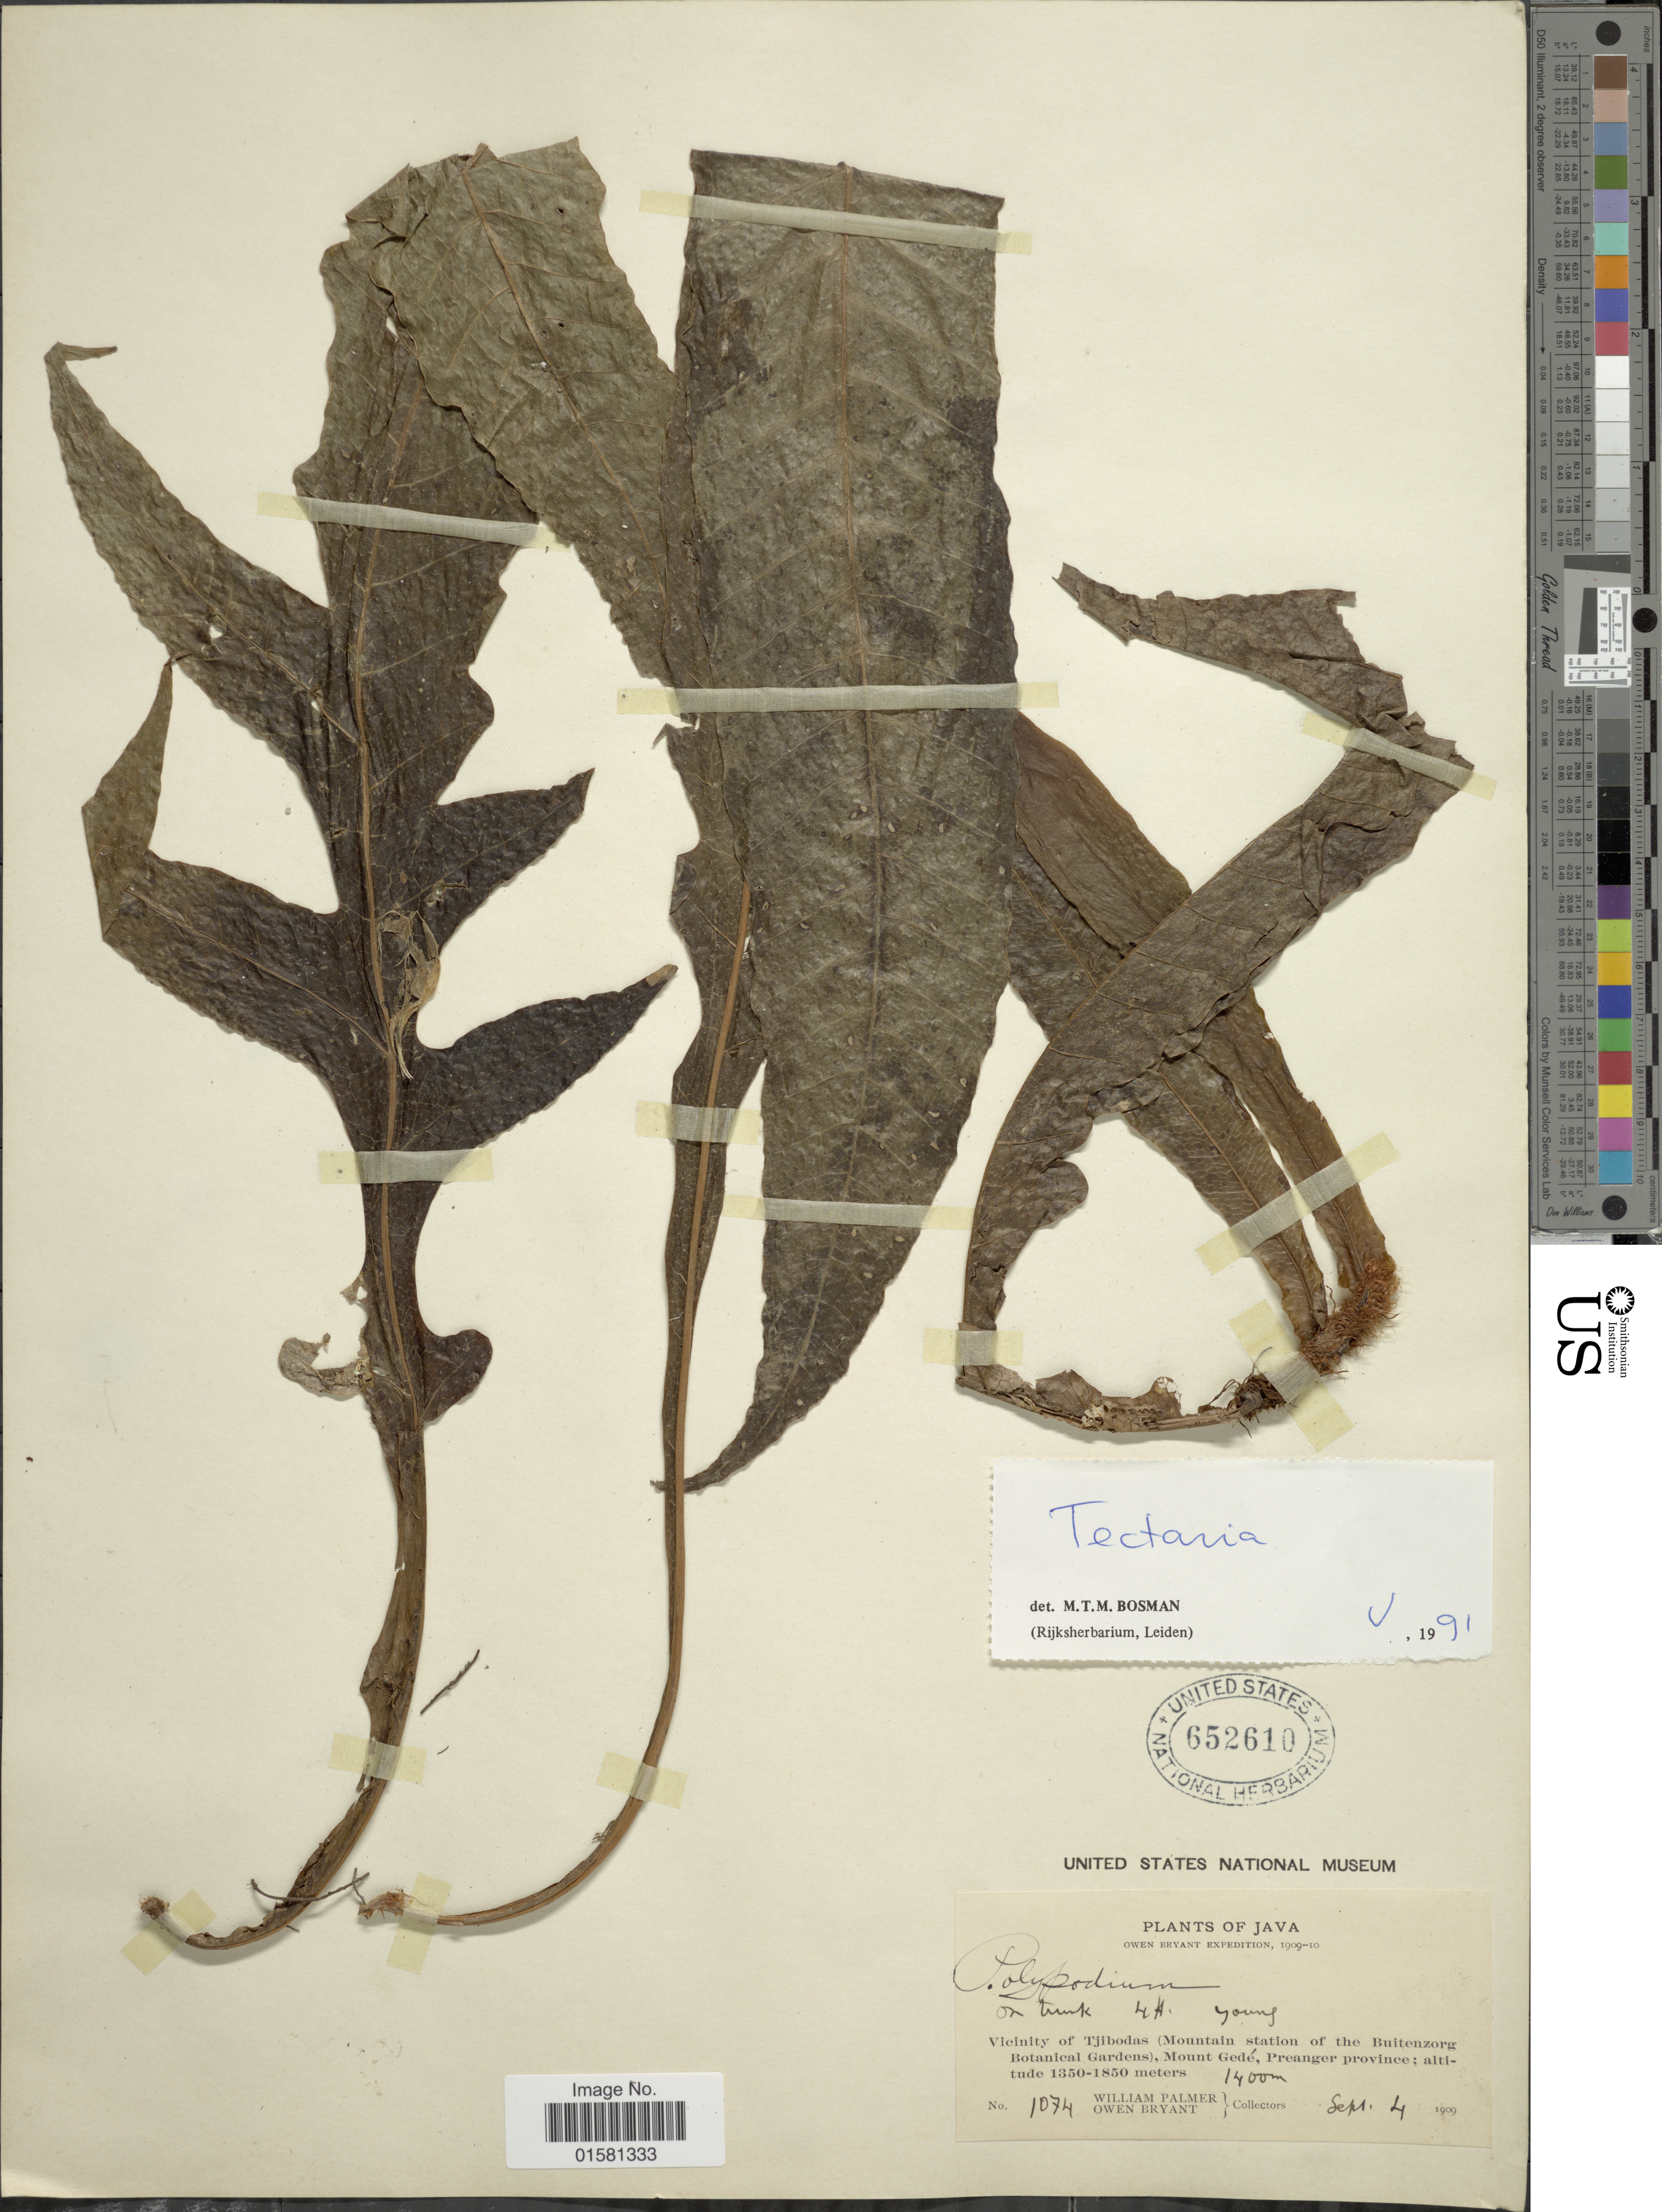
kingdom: Plantae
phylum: Tracheophyta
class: Polypodiopsida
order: Polypodiales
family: Tectariaceae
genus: Tectaria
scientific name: Tectaria sp.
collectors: W. Palmer & O. Bryant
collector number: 1074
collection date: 1909-09-04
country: Indonesia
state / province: Java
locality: Java, vicinity of Tjobodas (Mountain station of the Buitenzorg Botanical Gardens), Mount Gede, Preanger province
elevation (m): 1400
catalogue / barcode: US 652610